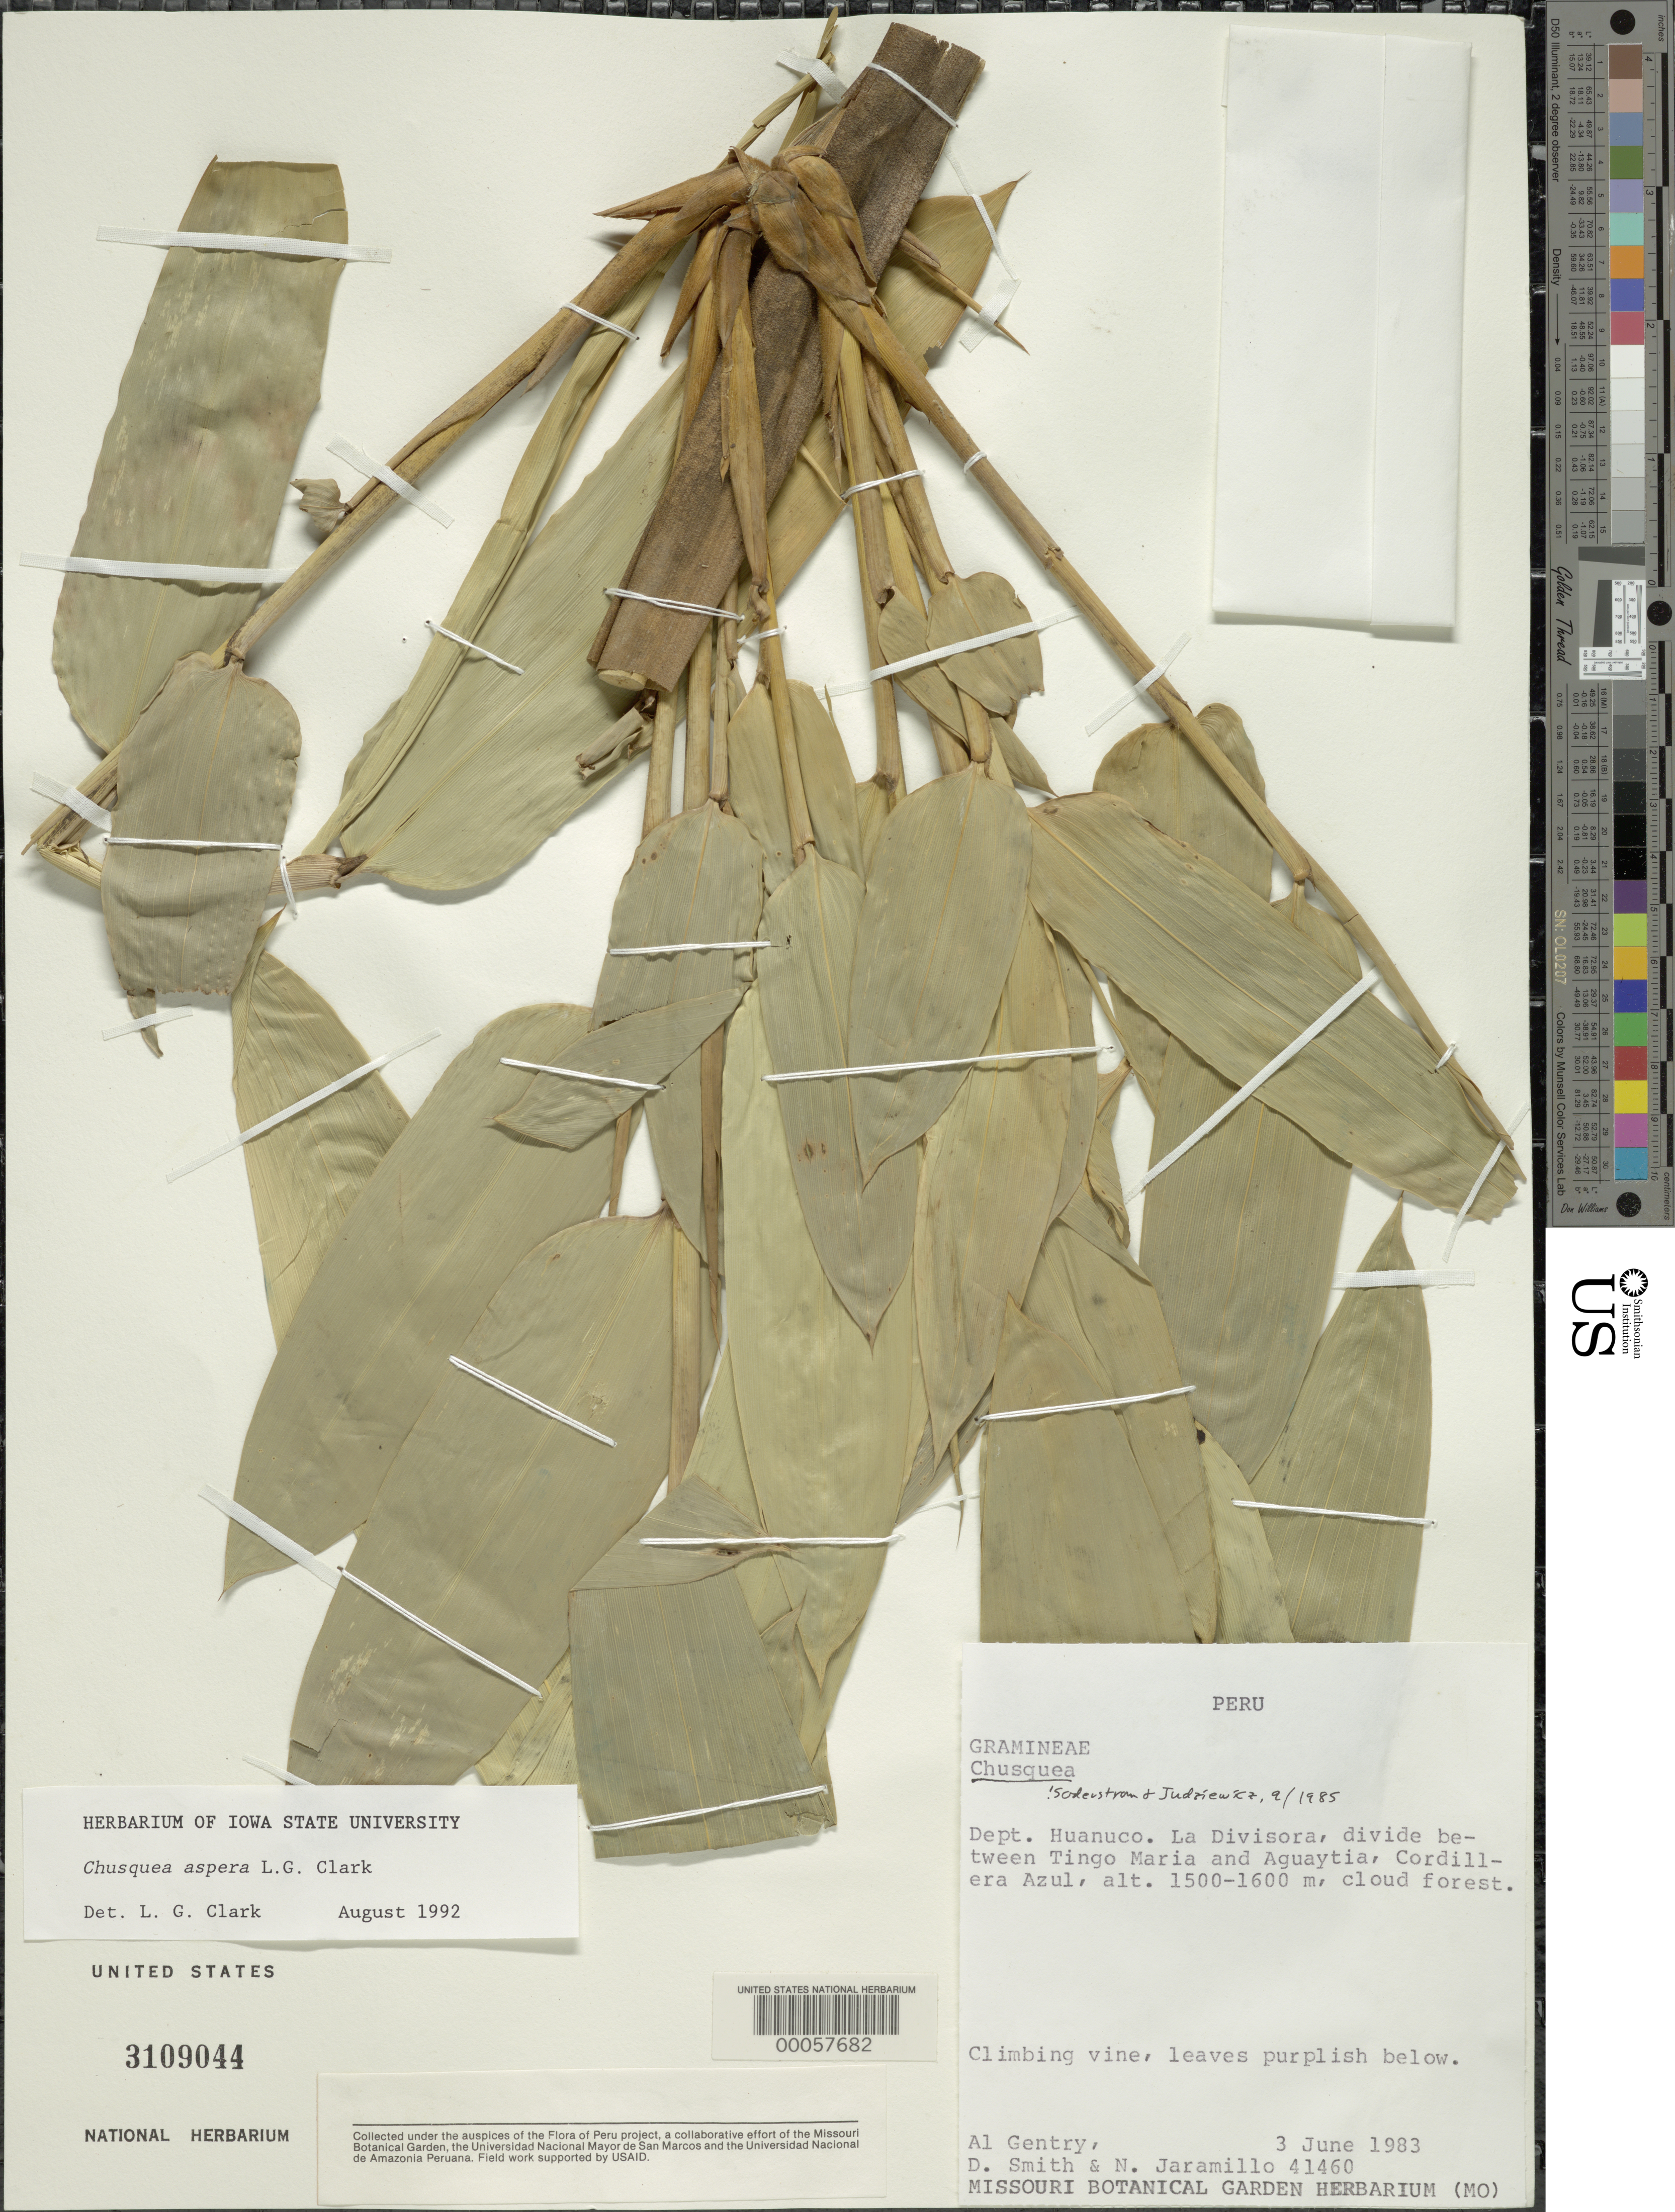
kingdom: Plantae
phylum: Tracheophyta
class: Liliopsida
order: Poales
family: Poaceae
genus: Chusquea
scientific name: Chusquea aspera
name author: L.G. Clark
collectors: A. H. Gentry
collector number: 41460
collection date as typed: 03 Jun 1983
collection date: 1983-06-03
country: Peru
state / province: Huánuco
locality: La Divisora, divide between Tingo María and Aguaytía, Cordillera Azul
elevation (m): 1500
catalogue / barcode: US 3109044